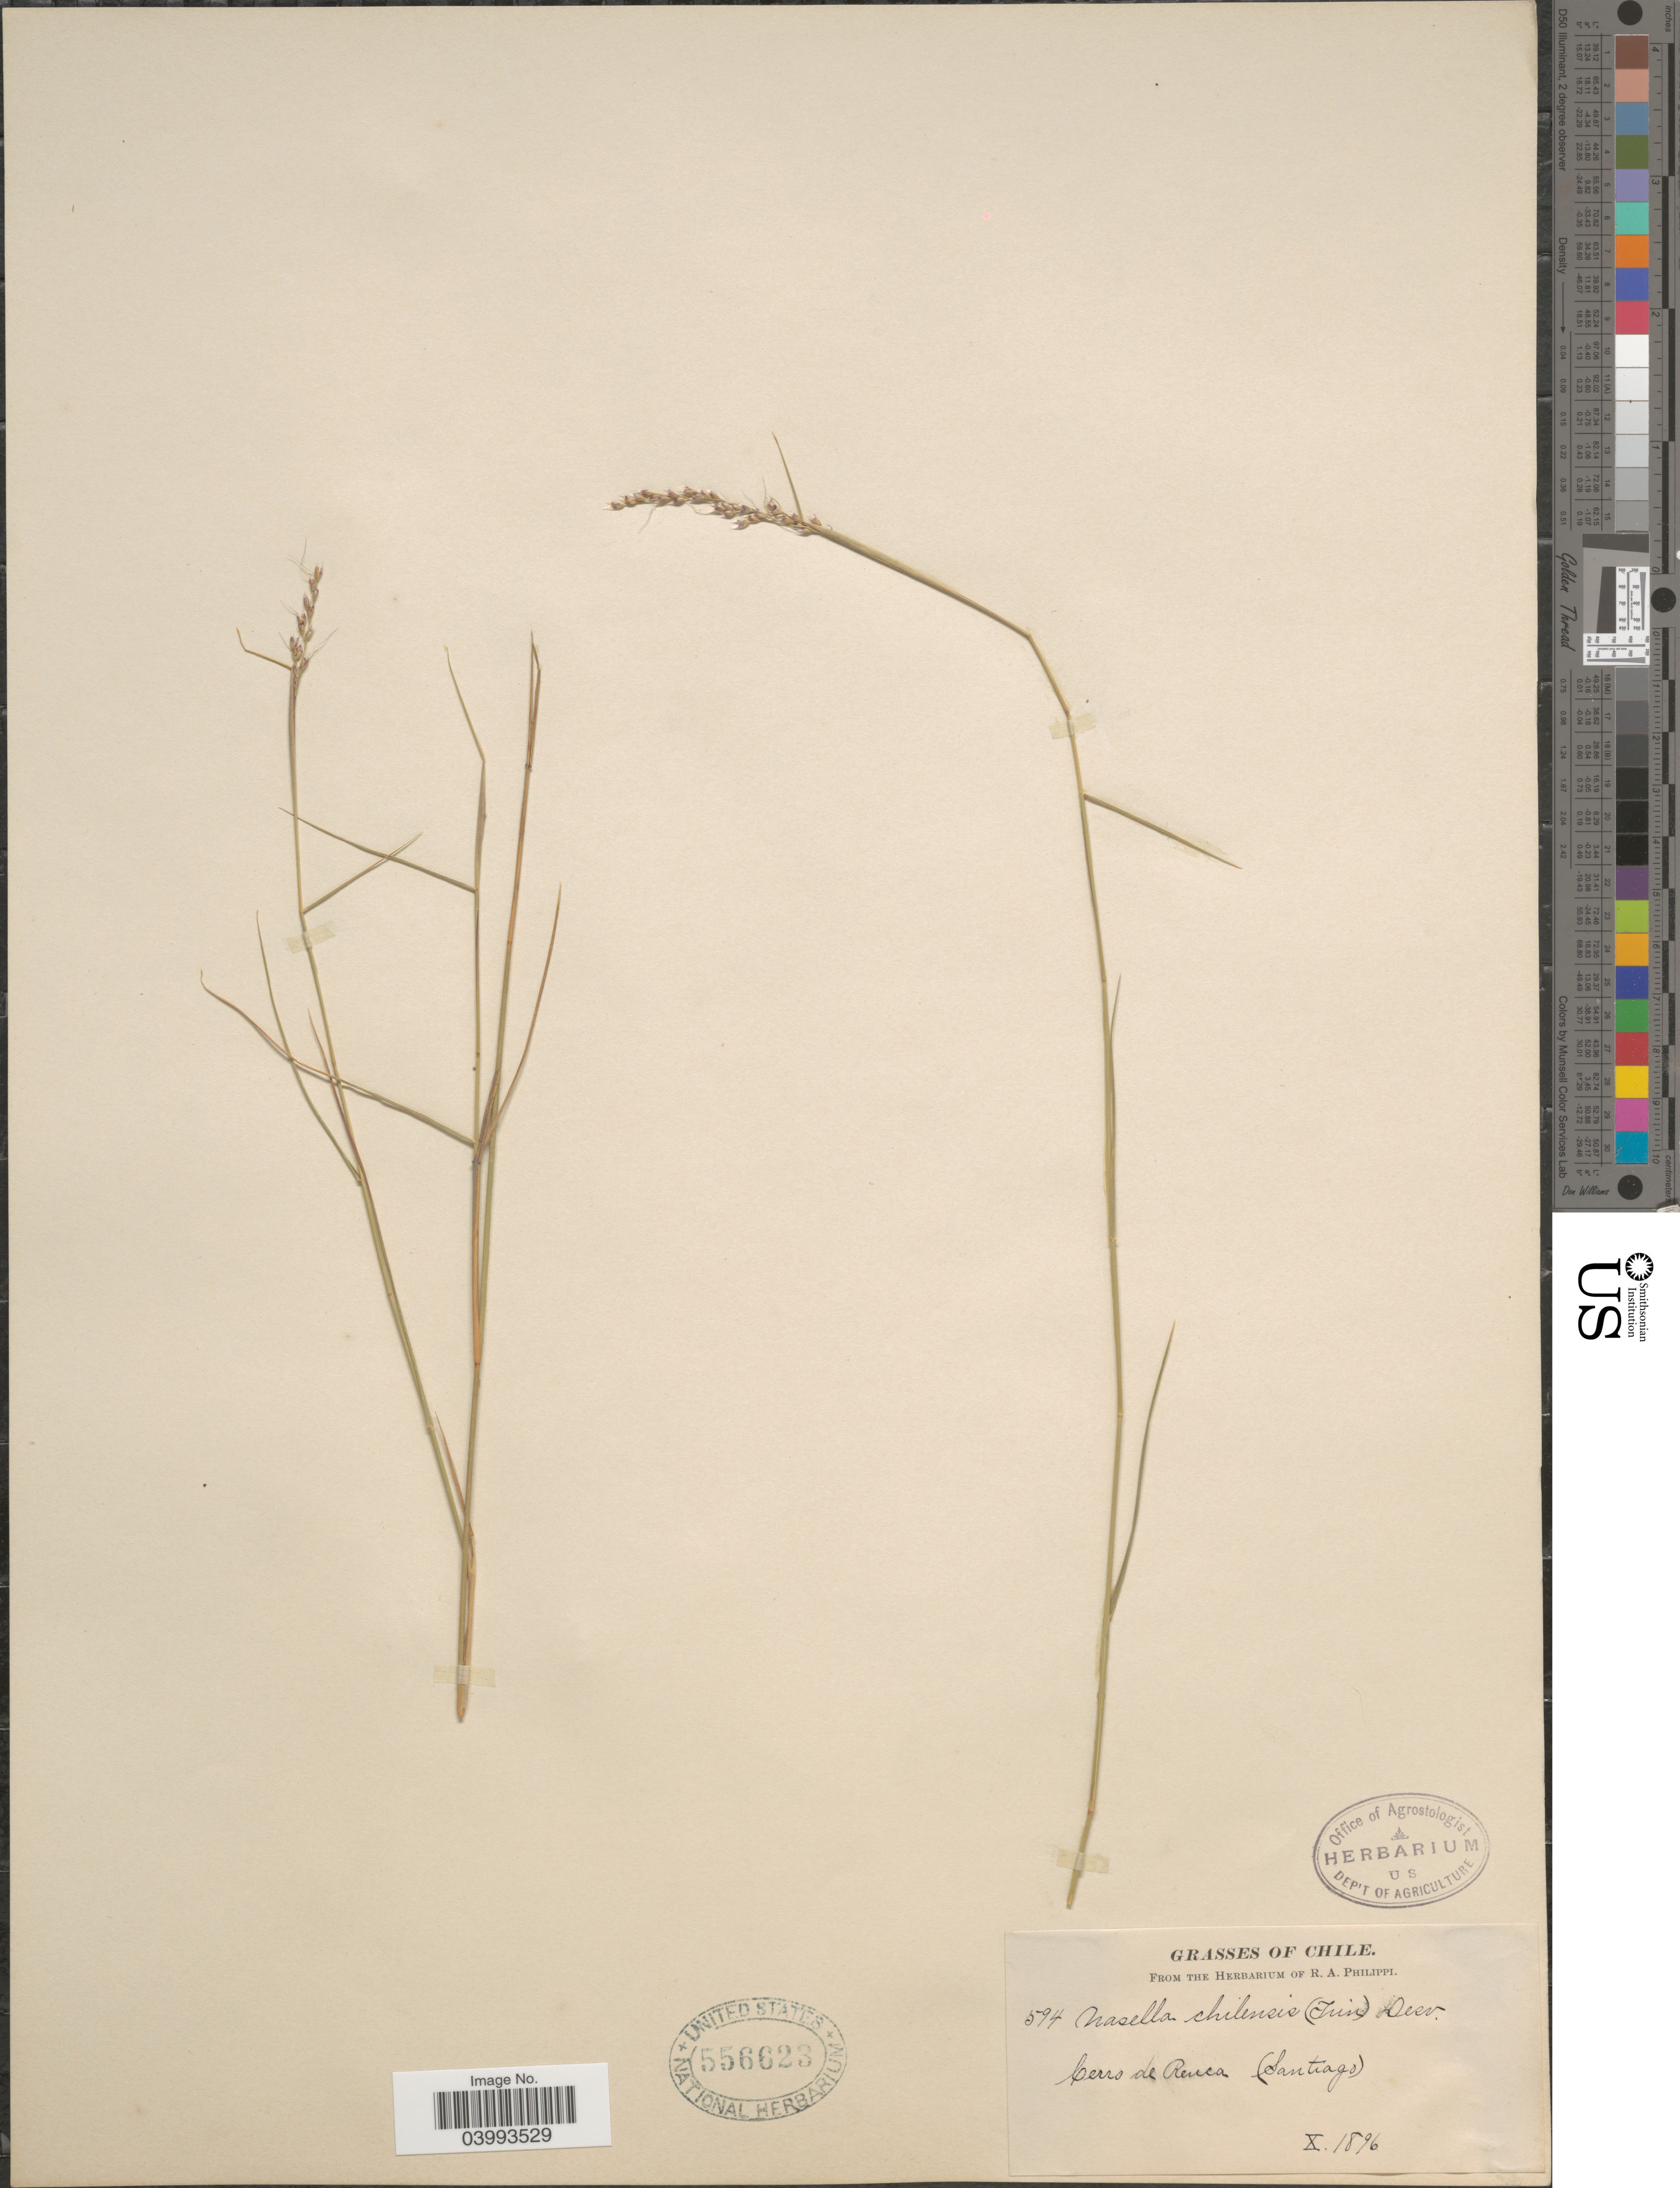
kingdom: Plantae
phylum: Tracheophyta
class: Liliopsida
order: Poales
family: Poaceae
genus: Nassella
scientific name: Nassella chilensis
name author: (Trin.) É. Desv.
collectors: ex. herb. R.A. Philippi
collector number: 594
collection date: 1896-10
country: Chile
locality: Cerro de Renca (Santiago).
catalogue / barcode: US 556623